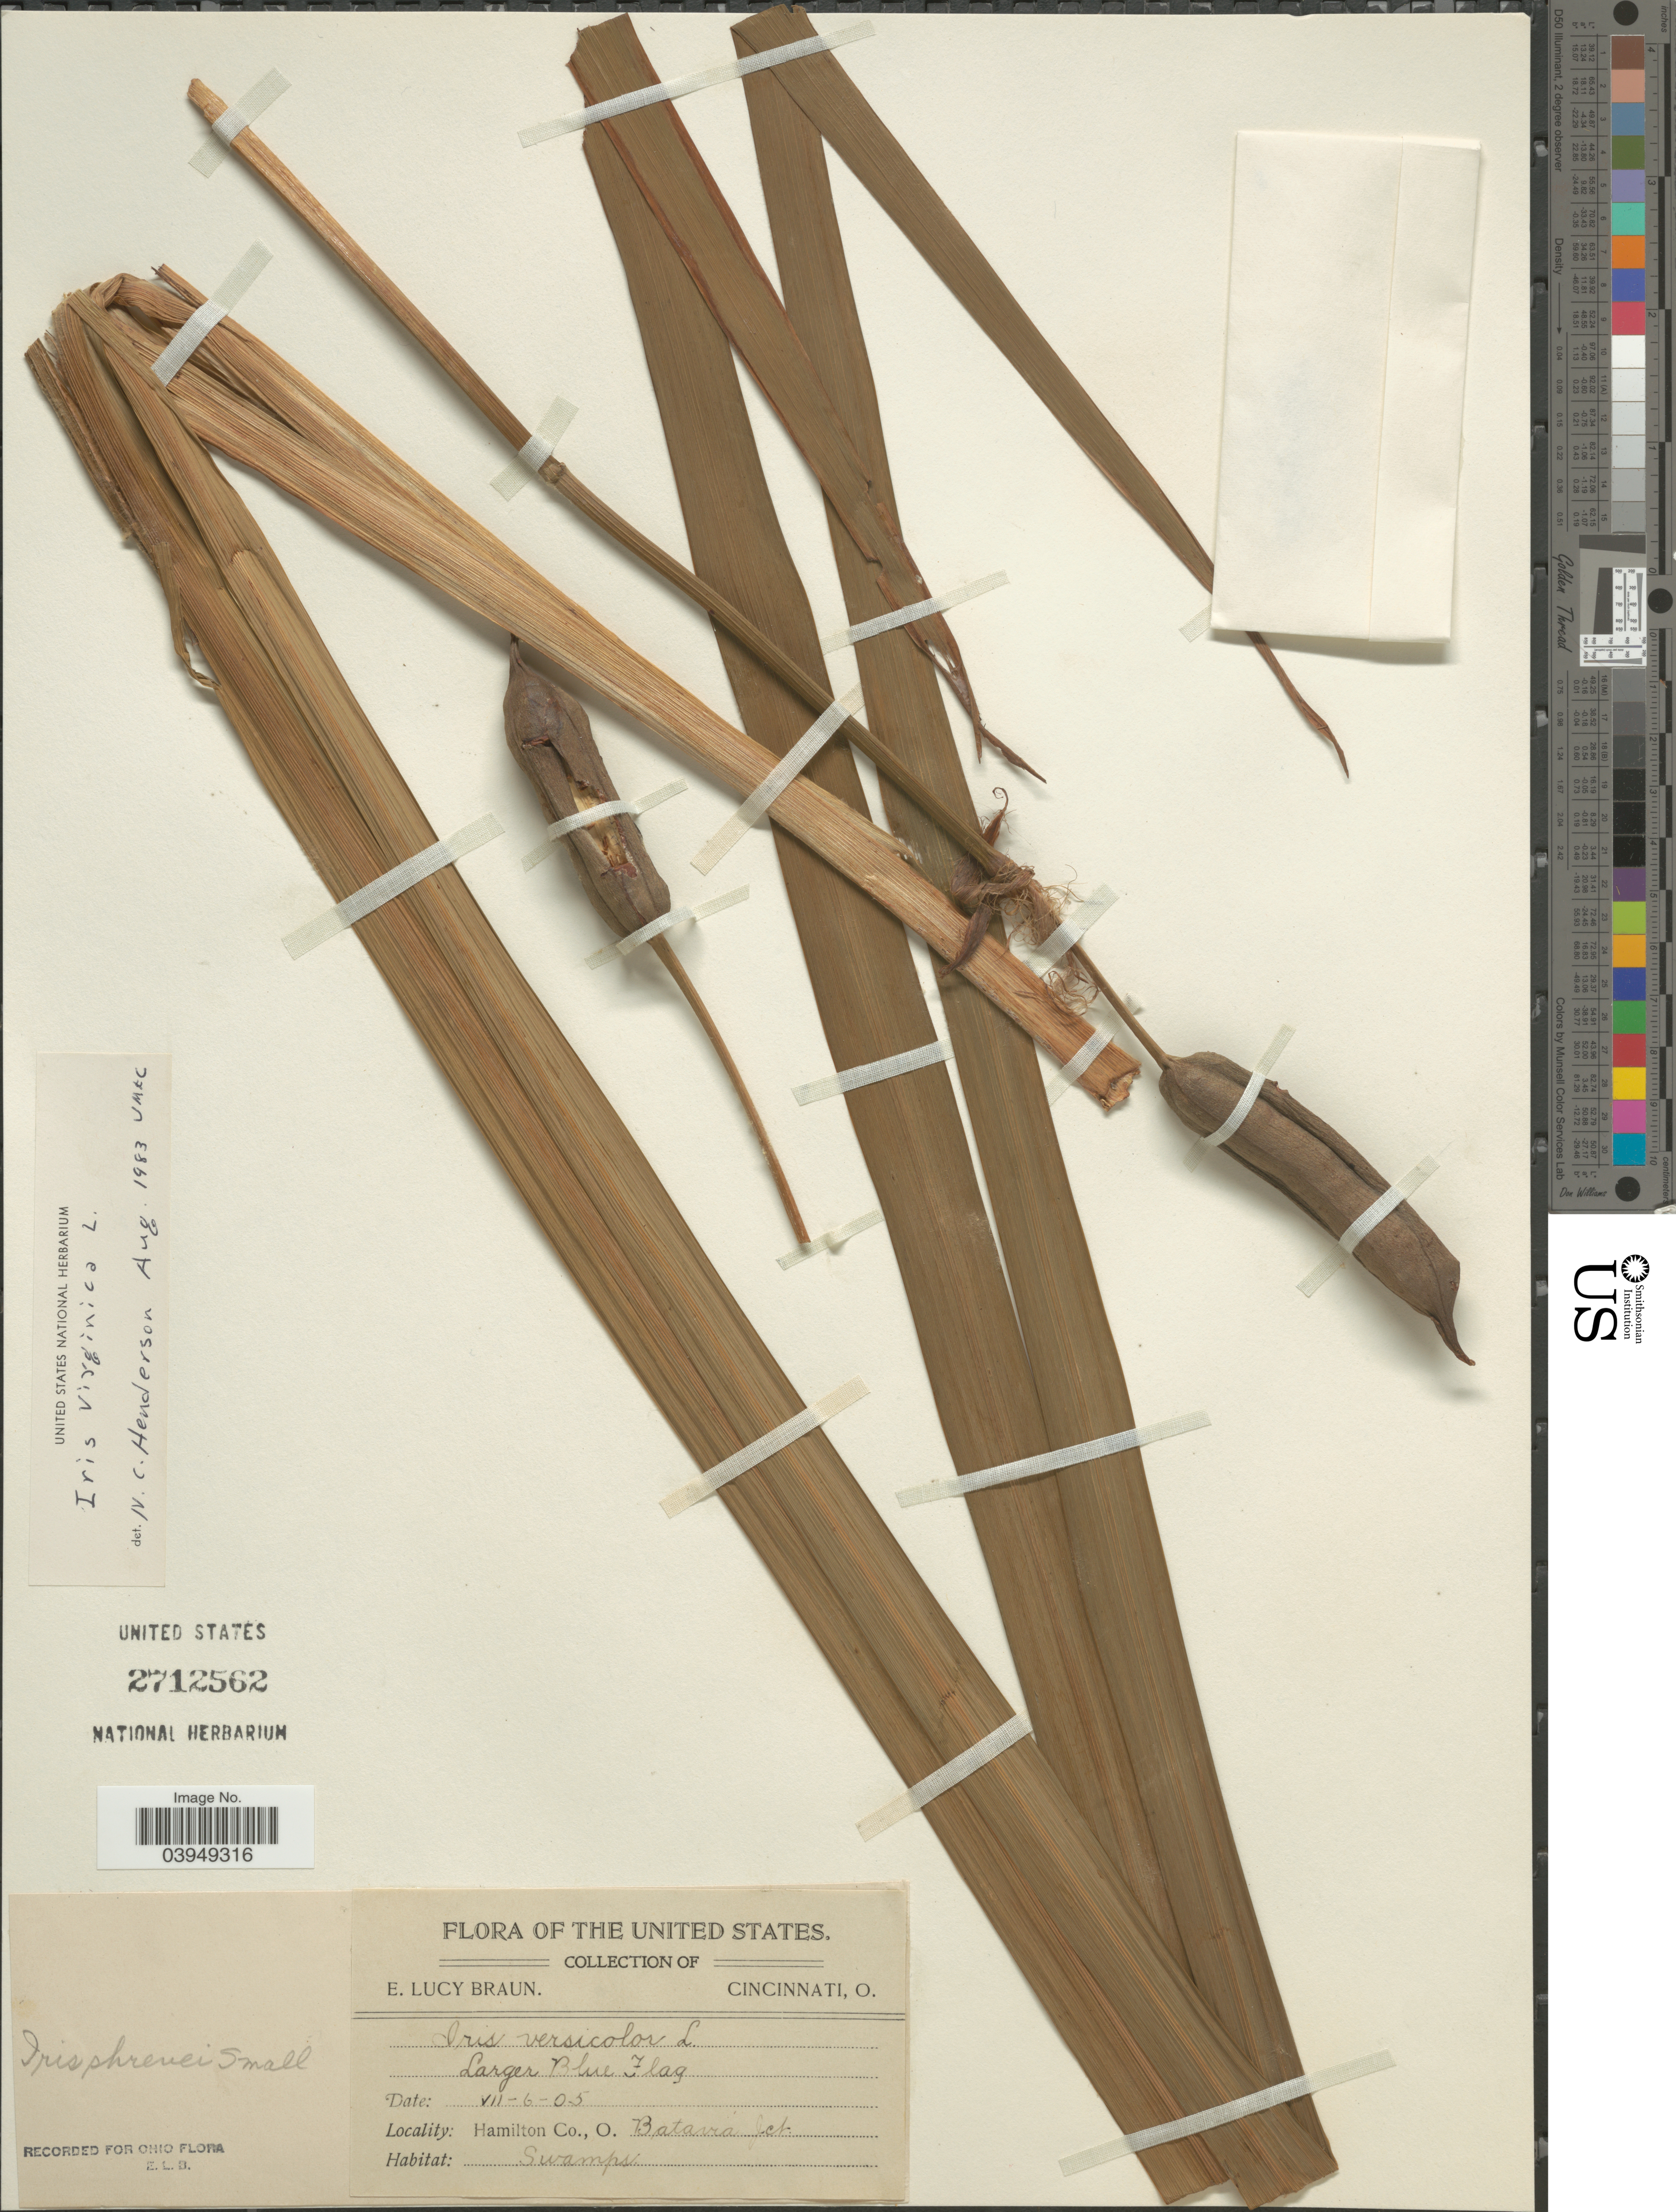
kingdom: Plantae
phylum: Tracheophyta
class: Liliopsida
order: Asparagales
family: Iridaceae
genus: Iris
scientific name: Iris virginica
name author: L.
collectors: E. L. Braun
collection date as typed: Transcribed d/m/y: 6/7/5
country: United States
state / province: Ohio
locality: Hamilton Co. Batavia Jct.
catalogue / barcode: US 2712562